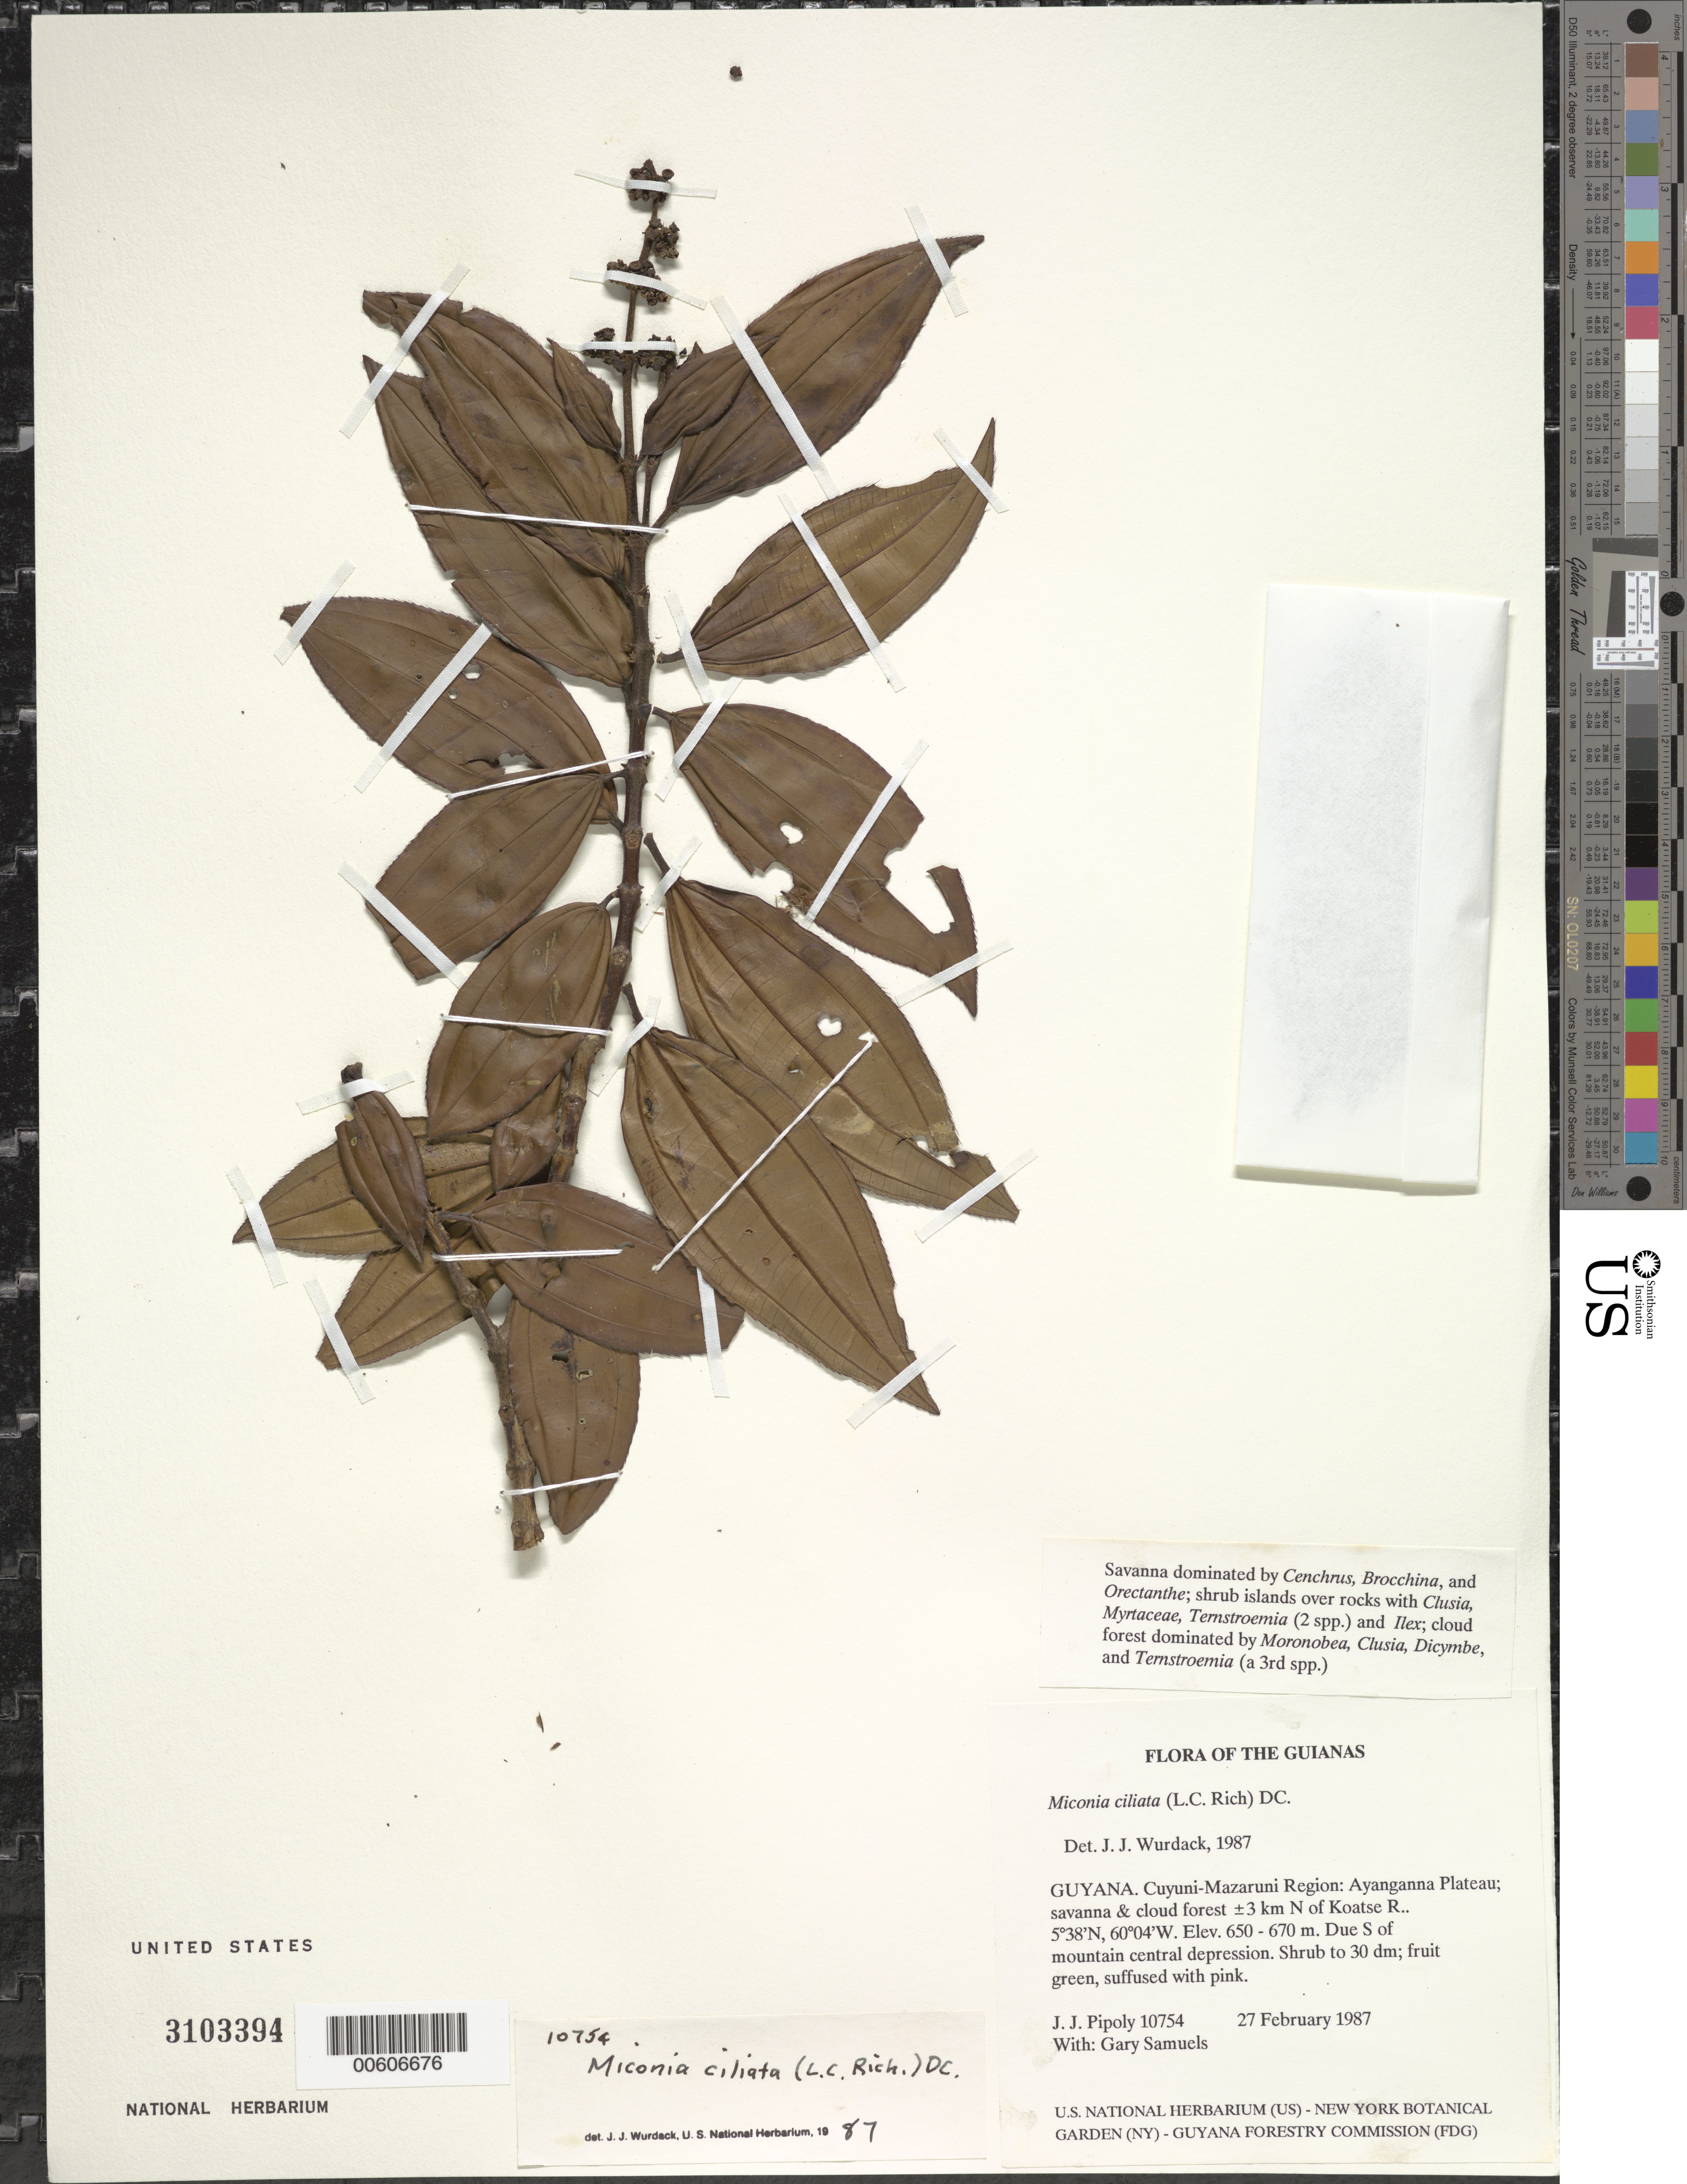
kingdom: Plantae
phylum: Tracheophyta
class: Magnoliopsida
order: Myrtales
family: Melastomataceae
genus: Miconia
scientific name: Miconia ciliata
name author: (Rich.) DC.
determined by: Wurdack, John J., (US), US (UNITED STATES)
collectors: J. J. Pipoly & G. Bacchus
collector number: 10754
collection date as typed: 27 February 1987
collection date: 1987-02-27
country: Guyana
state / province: Cuyuni-Mazaruni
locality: Ayanganna Plateau; ±3 km N of Koatse R, due S of mountain central depression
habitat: Savanna and cloud forest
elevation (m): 650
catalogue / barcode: US 3103394